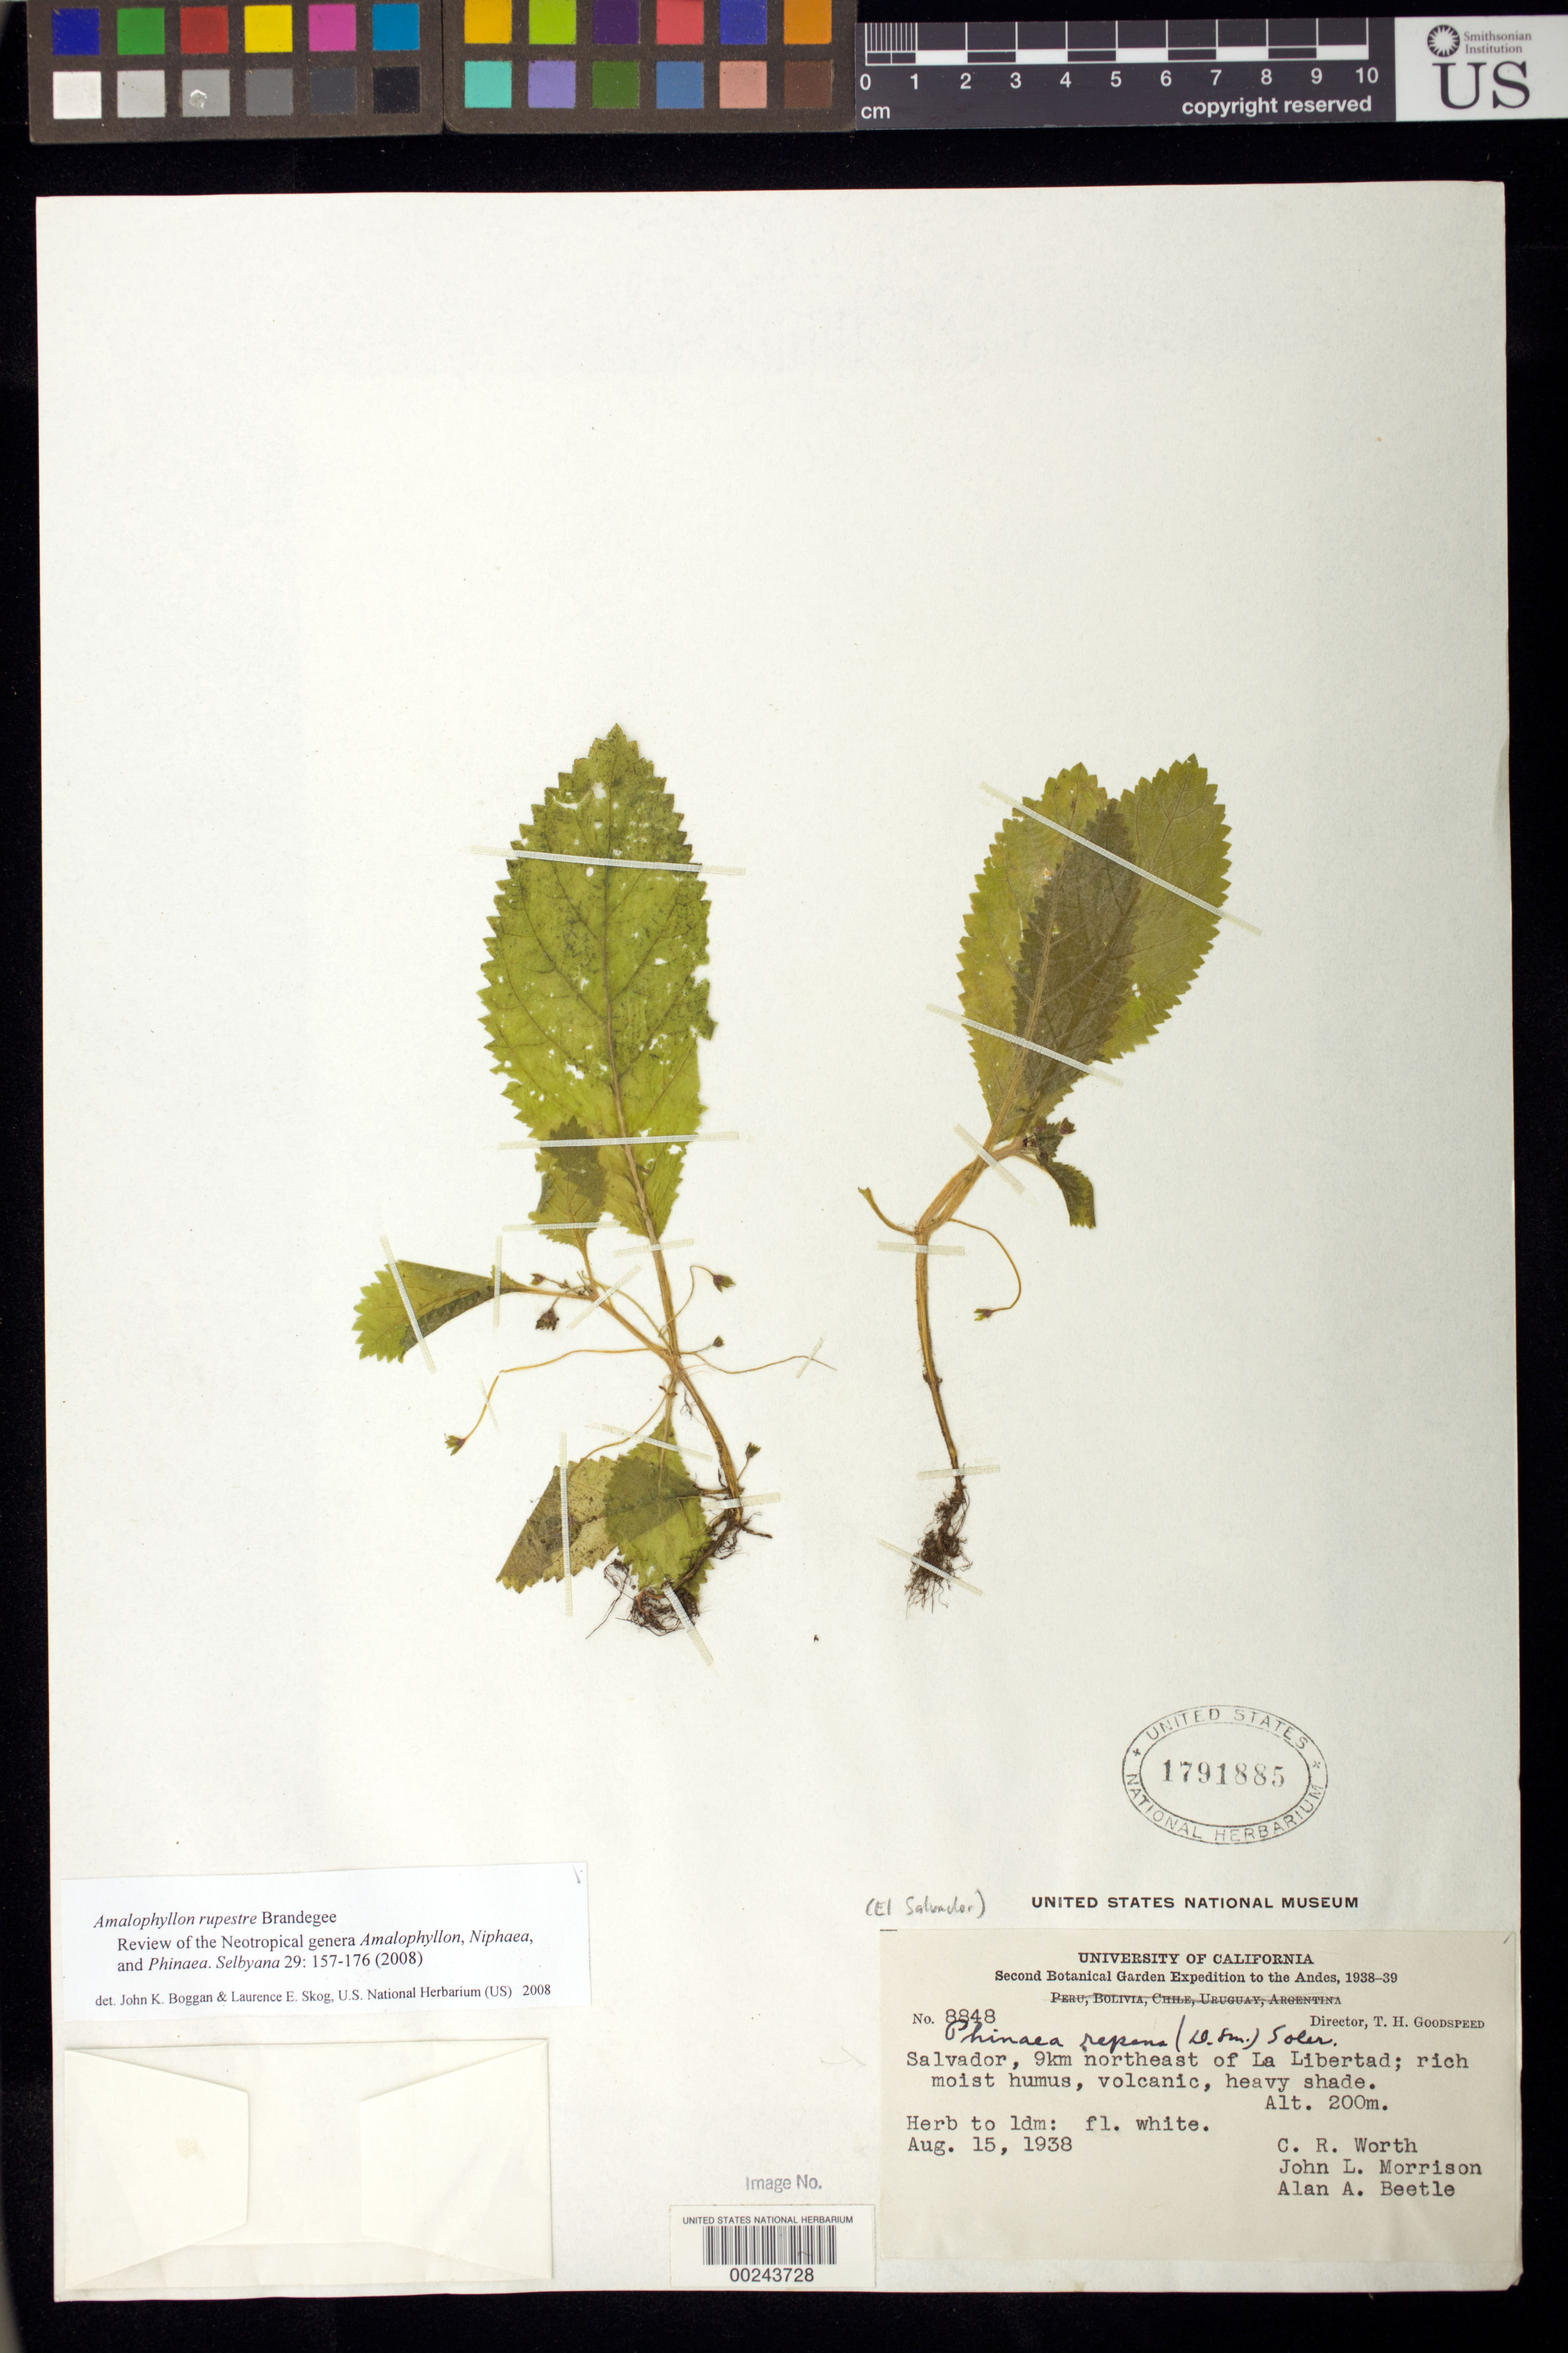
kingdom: Plantae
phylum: Tracheophyta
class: Magnoliopsida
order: Lamiales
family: Gesneriaceae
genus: Amalophyllon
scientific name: Amalophyllon rupestre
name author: Brandegee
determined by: Boggan, J. K.; Skog, L. E.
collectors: C. R. Worth, J. L. Morrison & A. A. Beetle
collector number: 8848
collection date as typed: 15 Aug 1938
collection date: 1938-08-15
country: El Salvador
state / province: La Libertad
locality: Salvador, 9 km northeast of La Libertad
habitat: Rich moist humus, volcanic, heavy shade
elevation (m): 200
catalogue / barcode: US 1791885